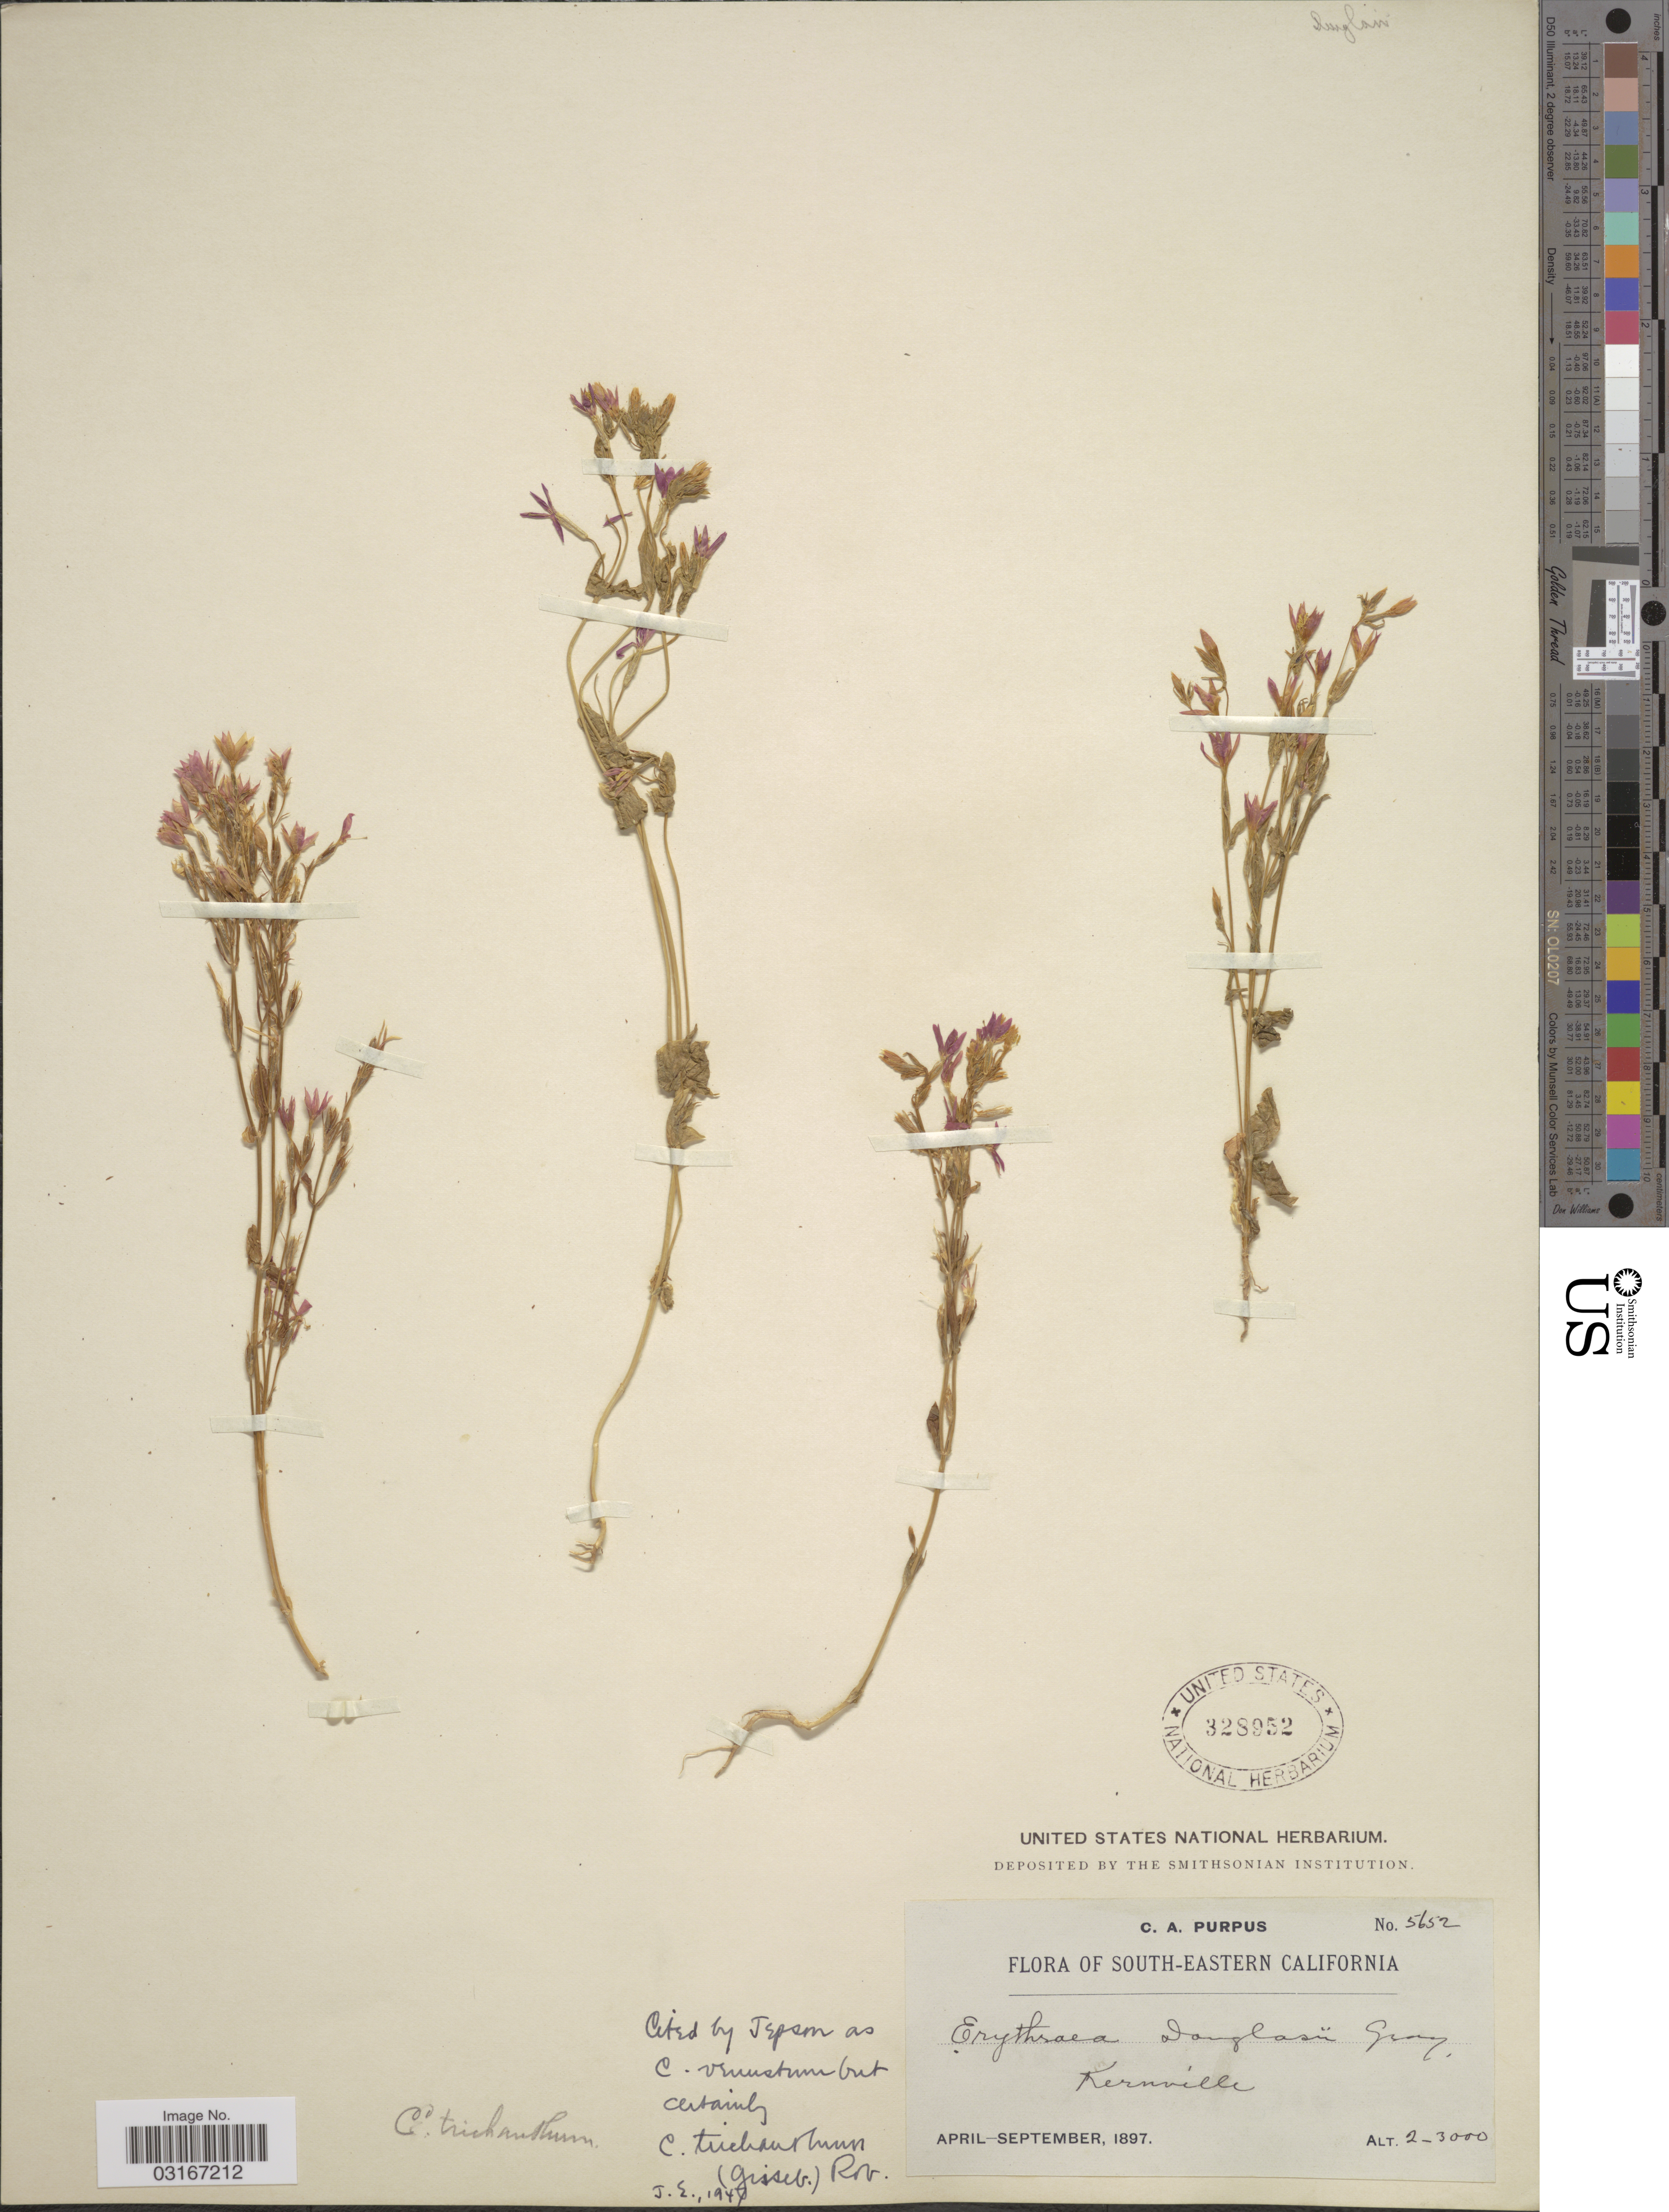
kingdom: Plantae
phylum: Tracheophyta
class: Magnoliopsida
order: Gentianales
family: Gentianaceae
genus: Centaurium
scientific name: Centaurium trichanthum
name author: (Griseb.) B.L. Rob.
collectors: C. A. Purpus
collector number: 5652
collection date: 1897-04/1897-09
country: United States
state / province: California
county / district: Kern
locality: South-Eastern California. Kernville.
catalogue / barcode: US 328952